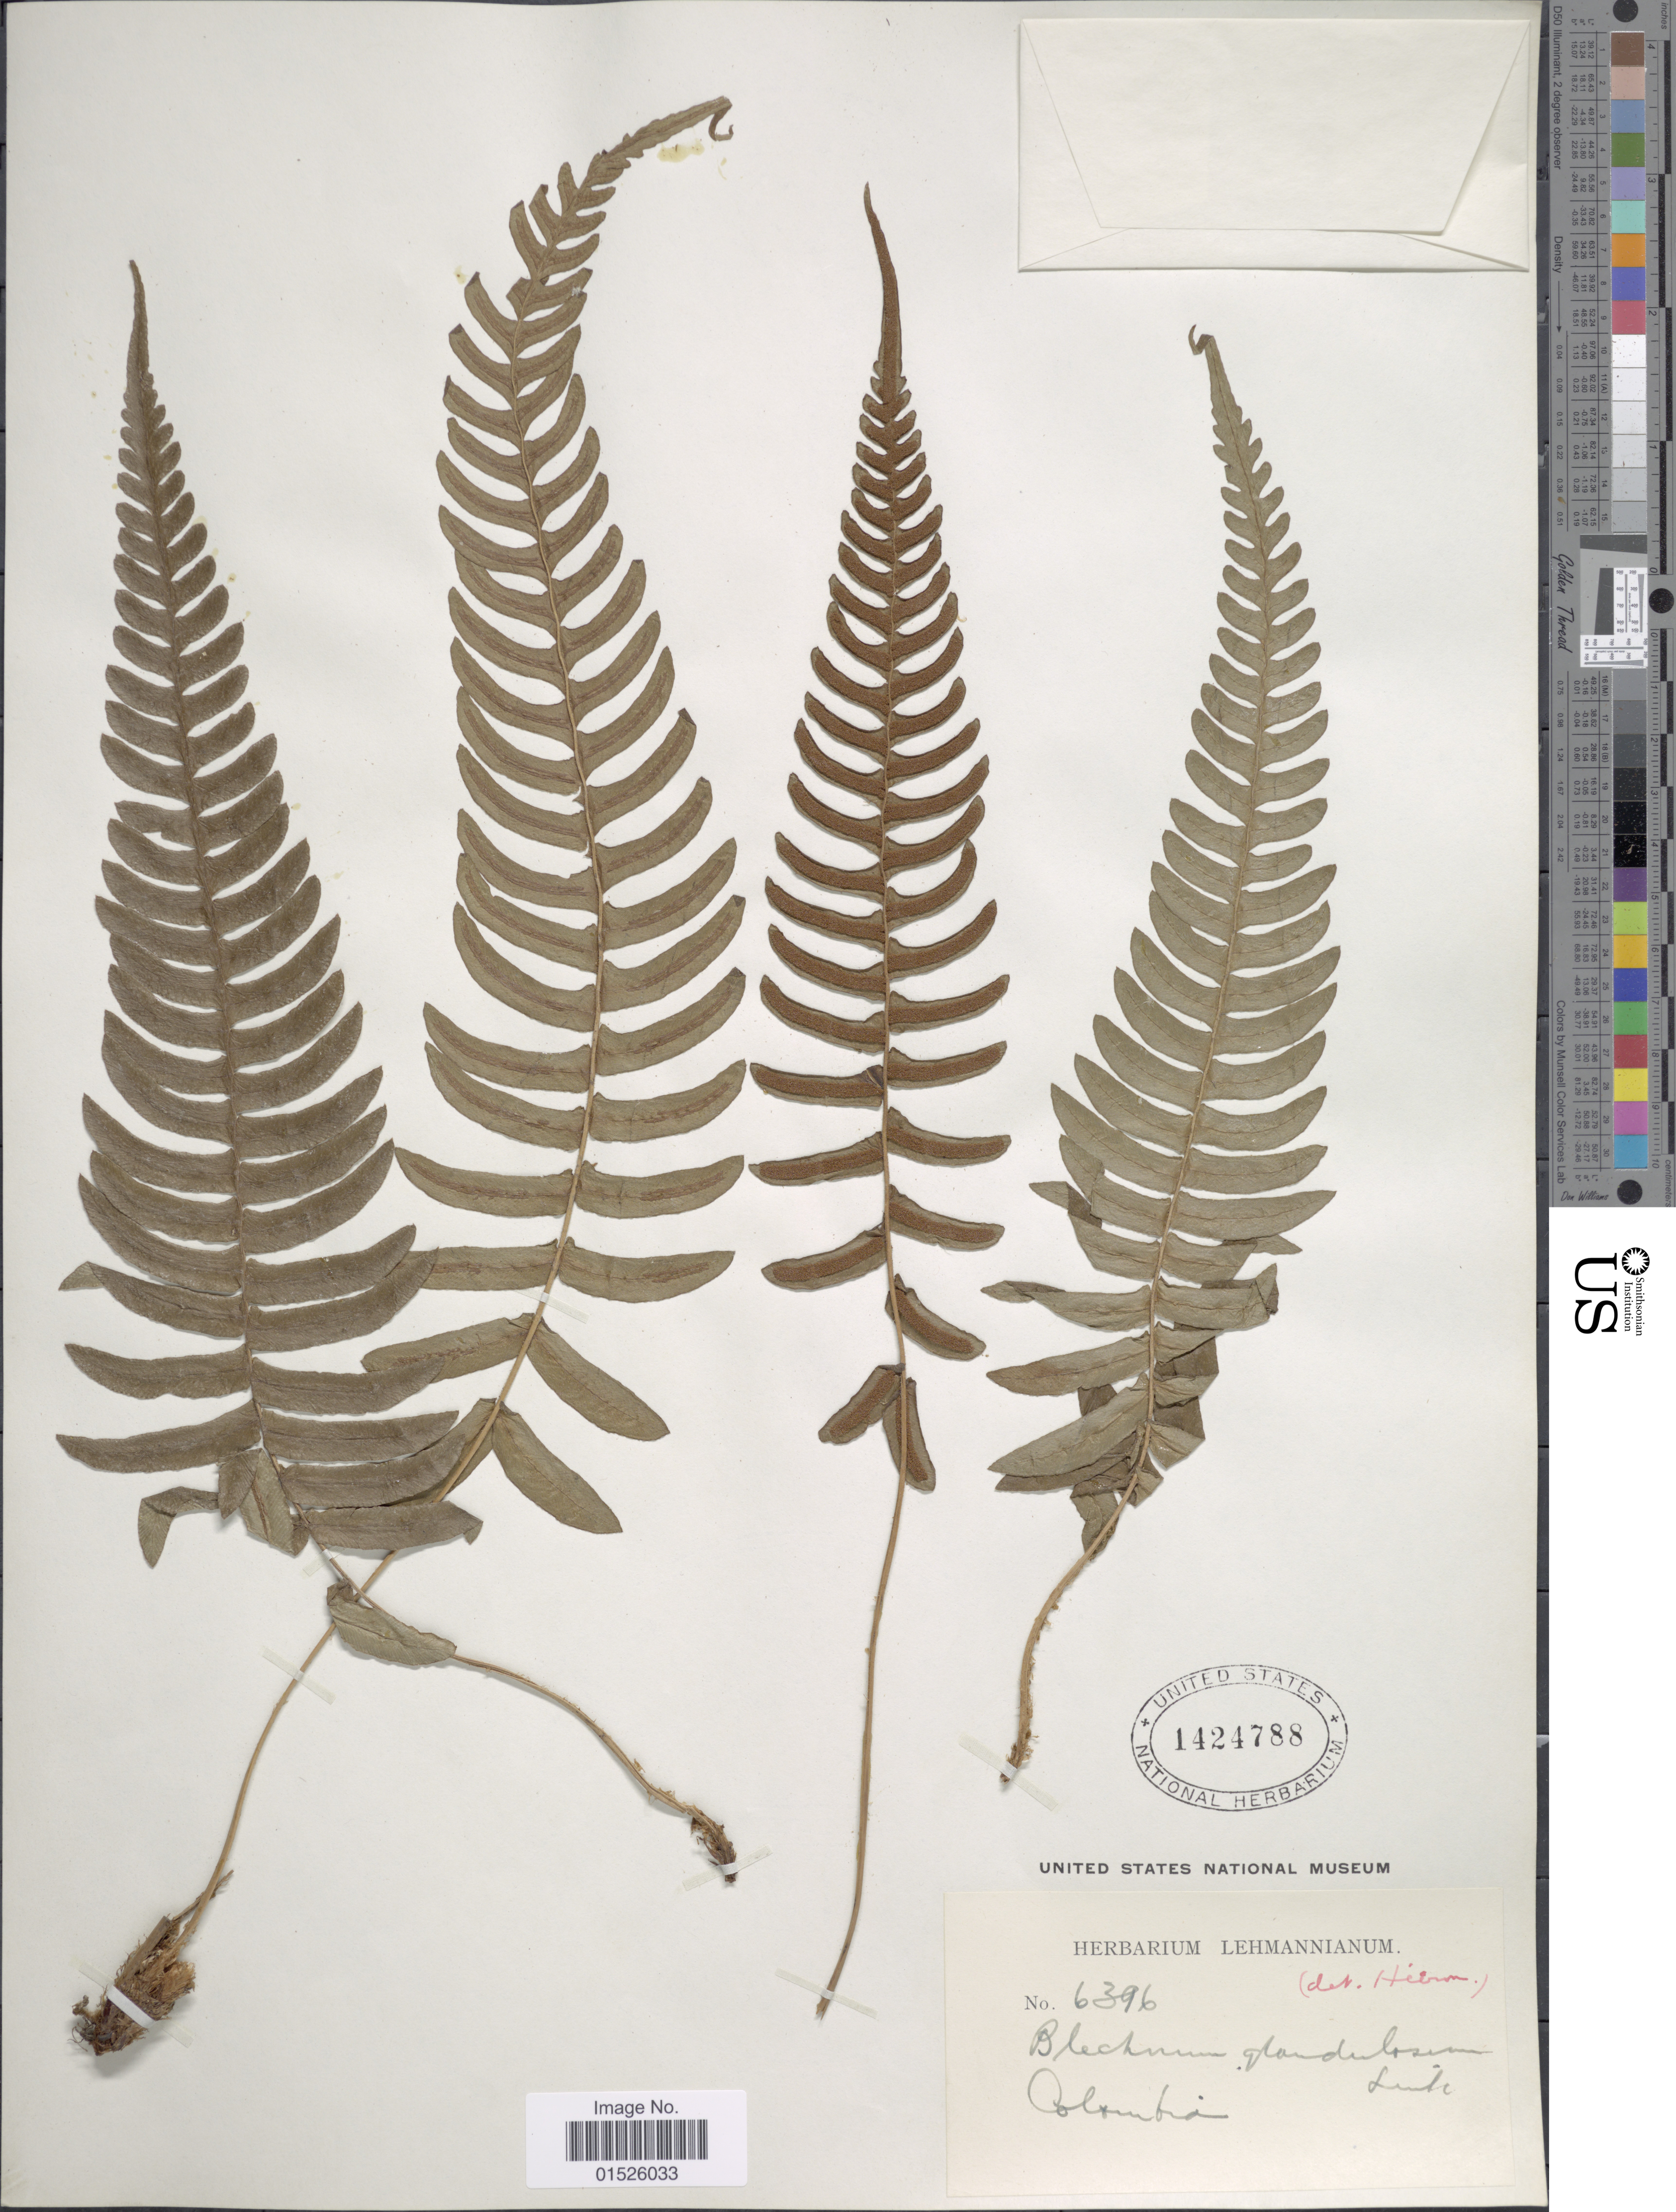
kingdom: Plantae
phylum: Tracheophyta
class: Polypodiopsida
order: Polypodiales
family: Blechnaceae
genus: Blechnum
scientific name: Blechnum glandulosum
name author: Link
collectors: ex herb. Lehmannianum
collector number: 6393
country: Colombia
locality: Colombia.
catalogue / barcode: US 1424788